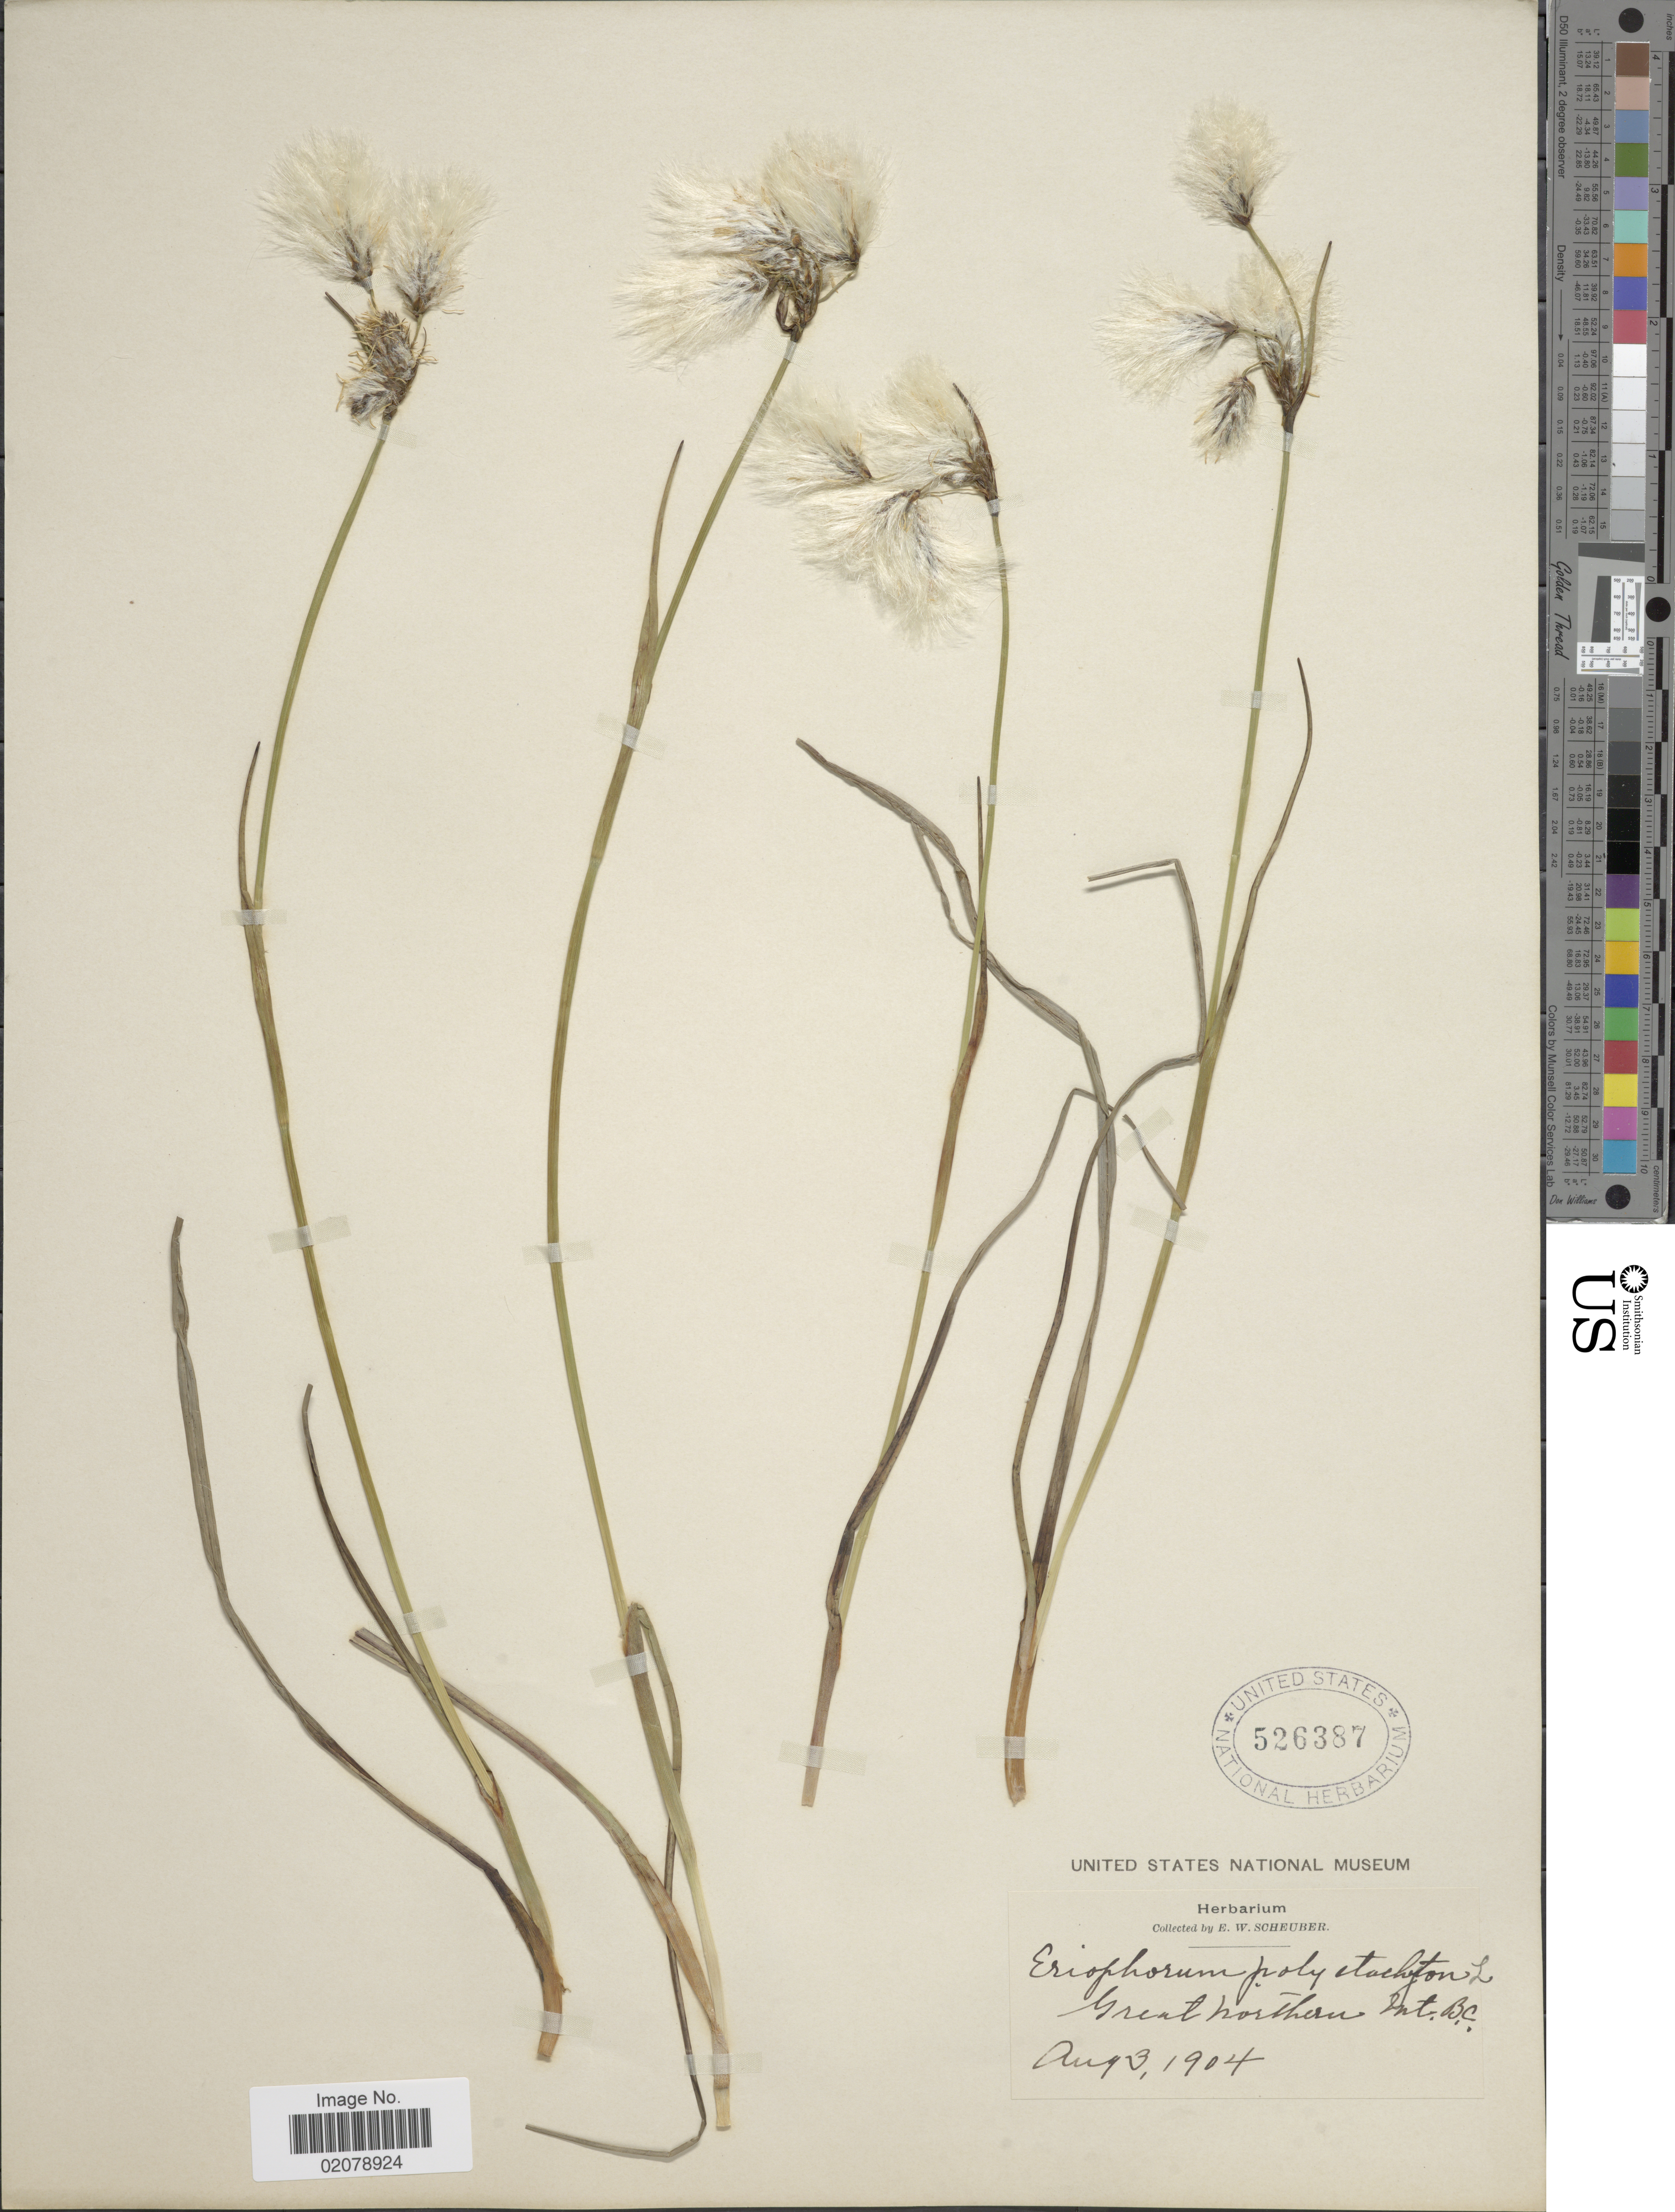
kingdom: Plantae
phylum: Tracheophyta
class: Liliopsida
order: Poales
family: Cyperaceae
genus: Eriophorum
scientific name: Eriophorum viridicarinatum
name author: (Englem.) Fernald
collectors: E. Scheuber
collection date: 1904-08-03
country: Canada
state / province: British Columbia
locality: Great Northern Mt.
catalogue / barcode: US 526387